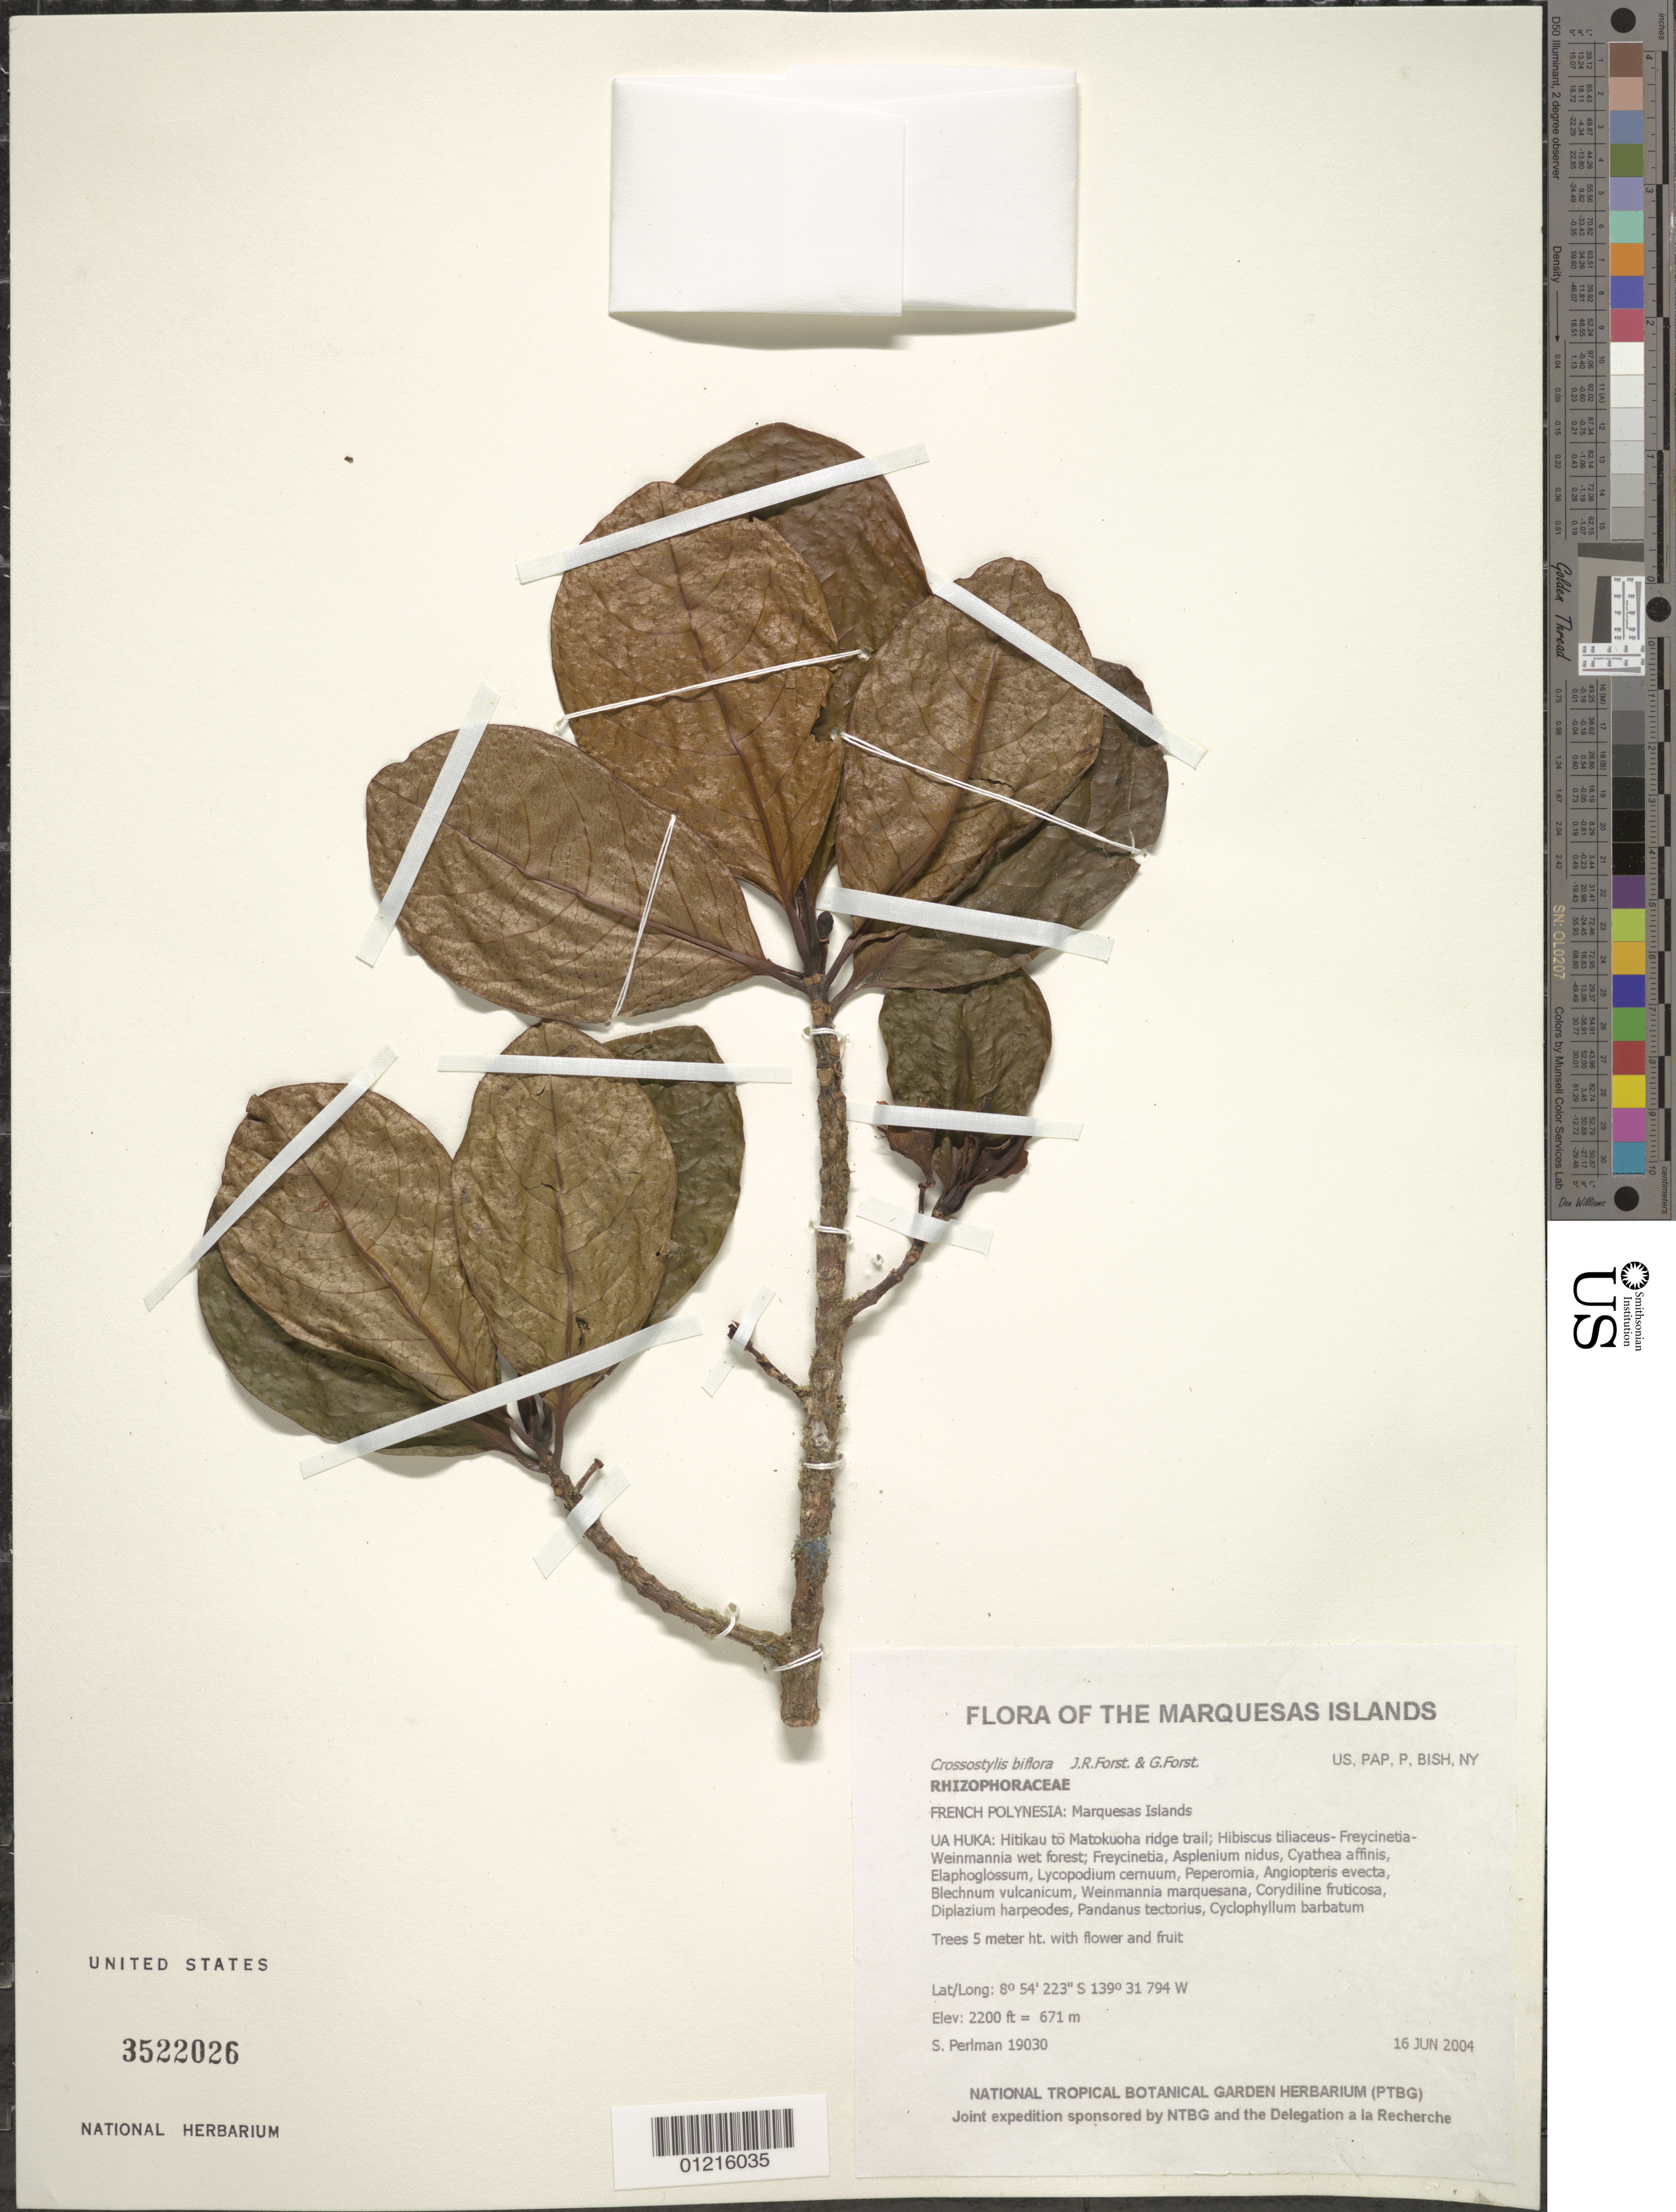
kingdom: Plantae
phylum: Tracheophyta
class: Magnoliopsida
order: Malpighiales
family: Rhizophoraceae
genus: Crossostylis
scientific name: Crossostylis biflora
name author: J.R. Forst. & G. Forst.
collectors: S. P. Perlman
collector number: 19030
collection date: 2004-06-16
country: French Polynesia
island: Ua Huka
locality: Hitikau to Matokuoha ridge trail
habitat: Hibiscus tiliaceus - Freycinetia - Weinmannia wet forest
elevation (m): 671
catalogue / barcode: US 3522026